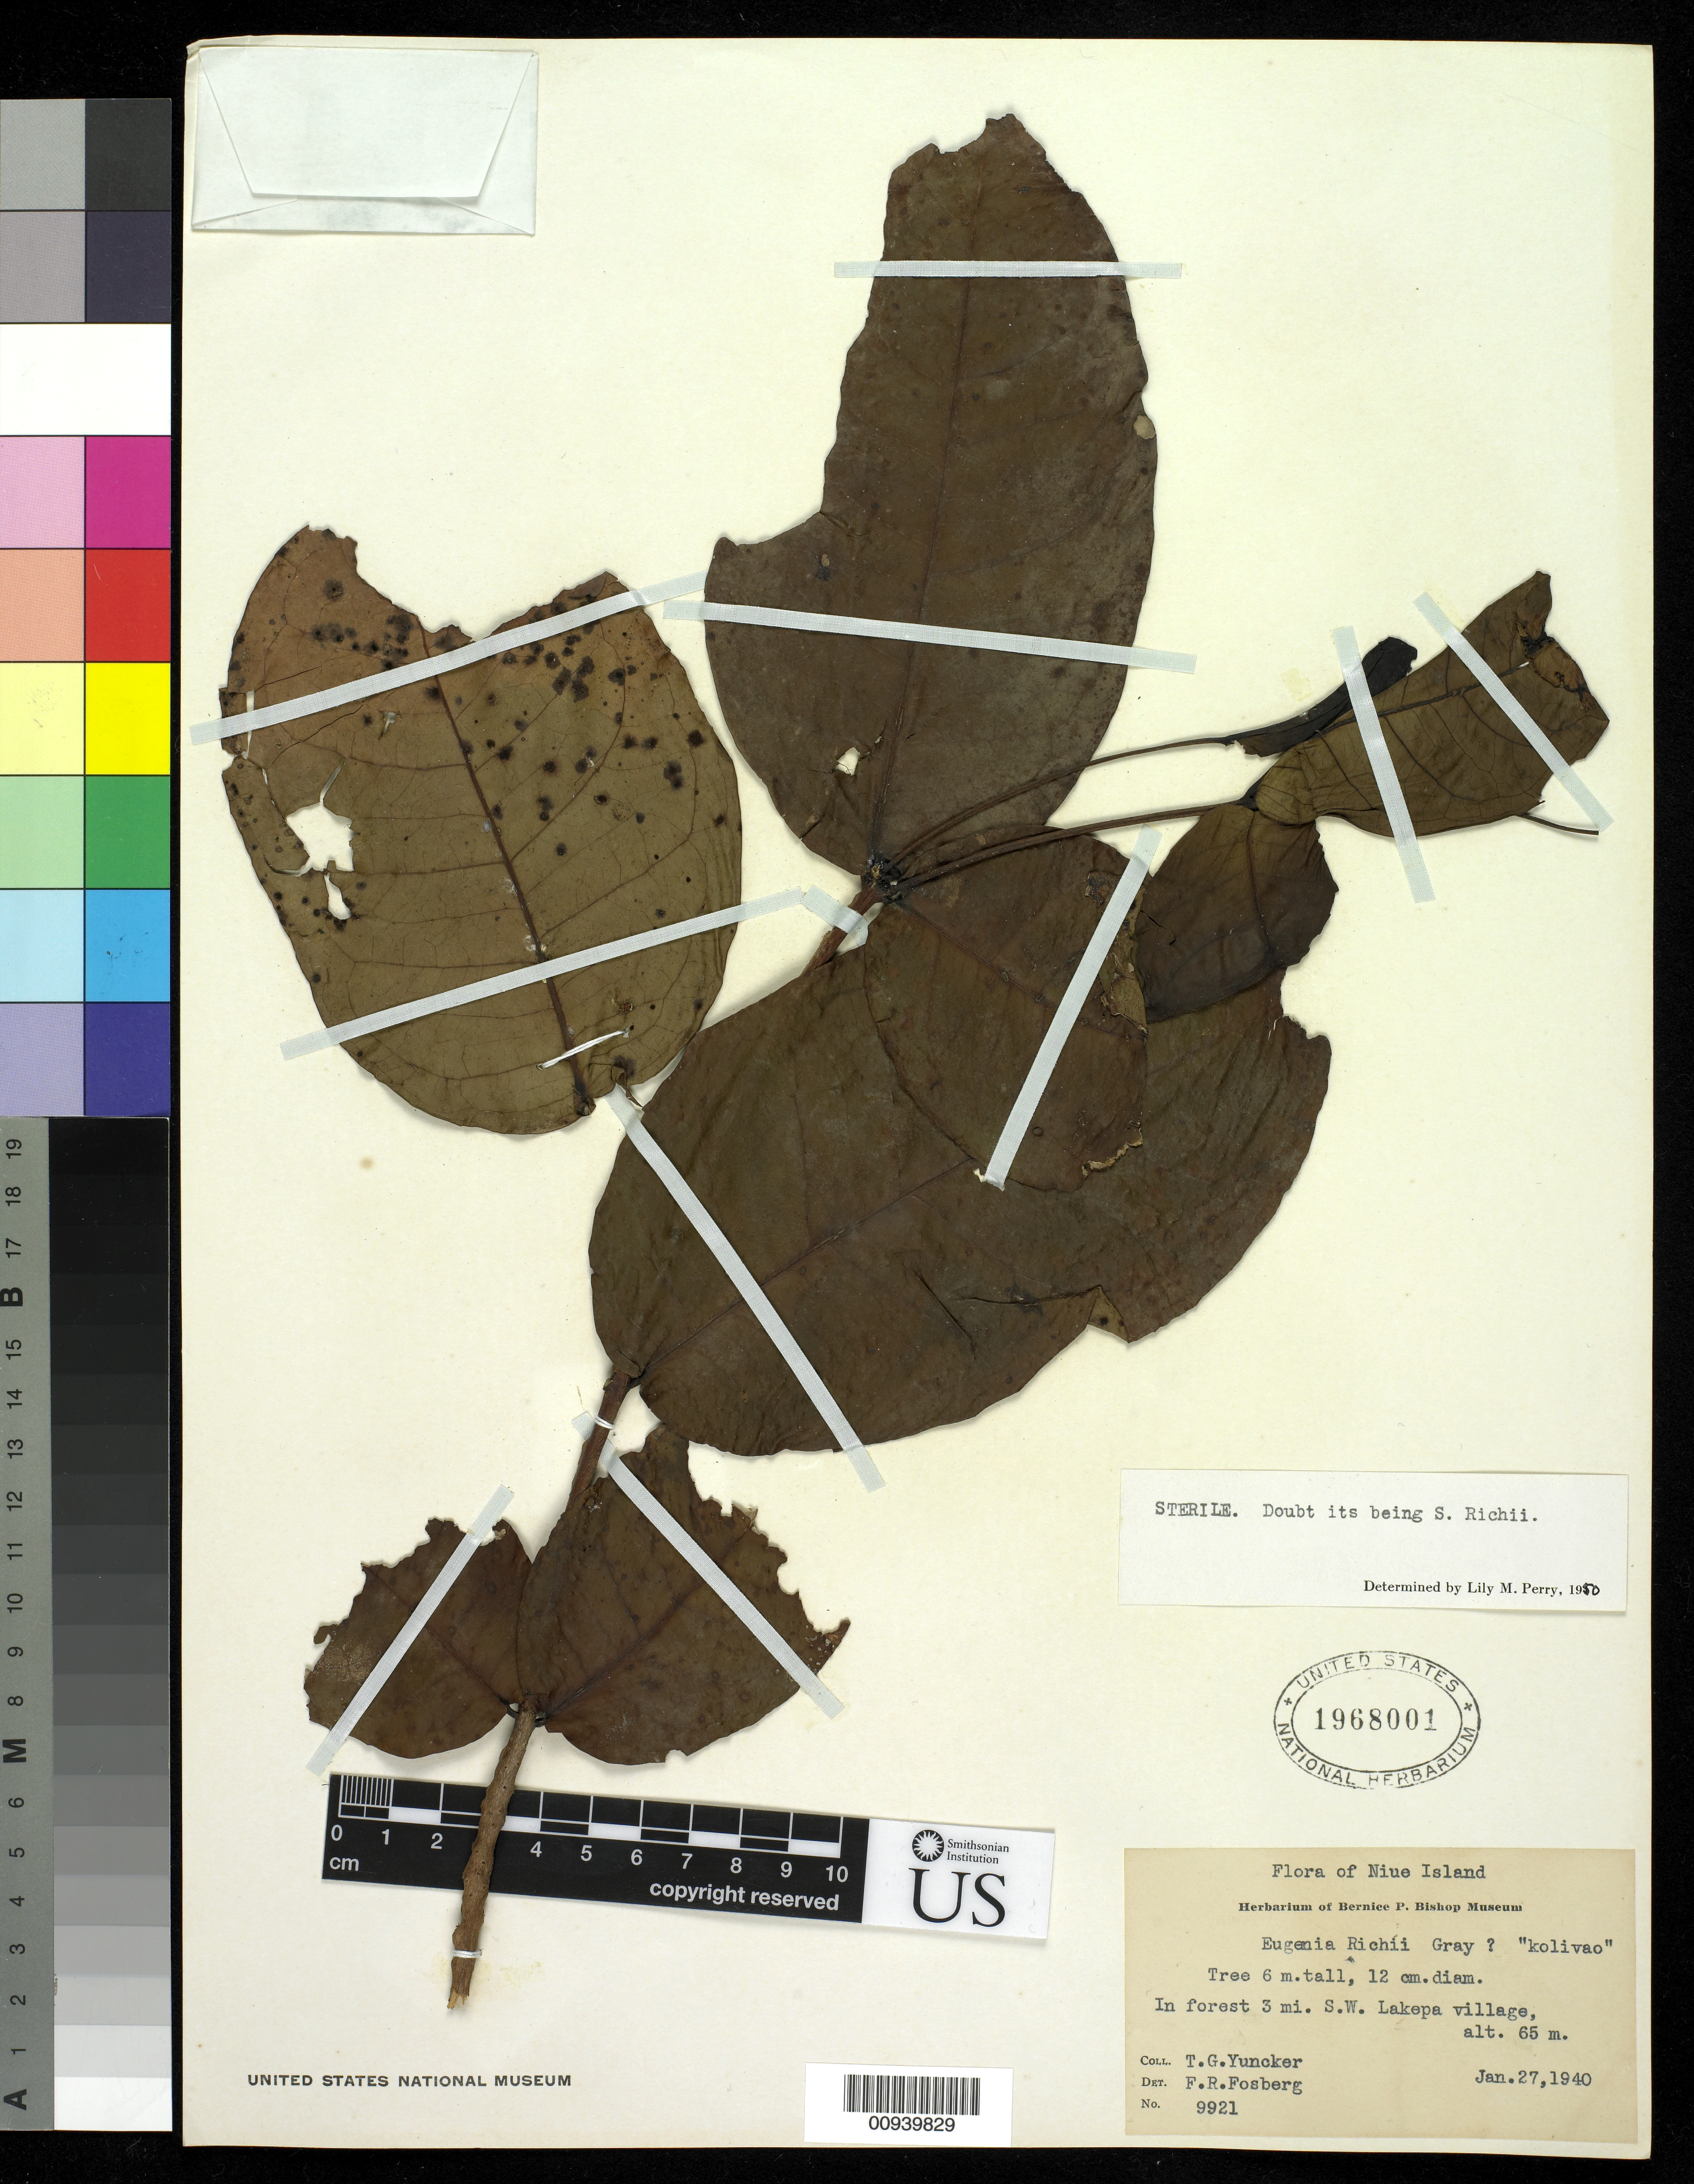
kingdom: Plantae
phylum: Tracheophyta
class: Magnoliopsida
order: Myrtales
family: Myrtaceae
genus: Syzygium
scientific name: Syzygium richii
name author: (A. Gray) Merr. & L.M. Perry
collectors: T. G. Yuncker & F. R. Fosberg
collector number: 9921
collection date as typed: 27 Jan 1940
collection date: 1940-01-27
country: Niue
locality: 3 mi. SW Lakepa village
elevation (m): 65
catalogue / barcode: US 1968001